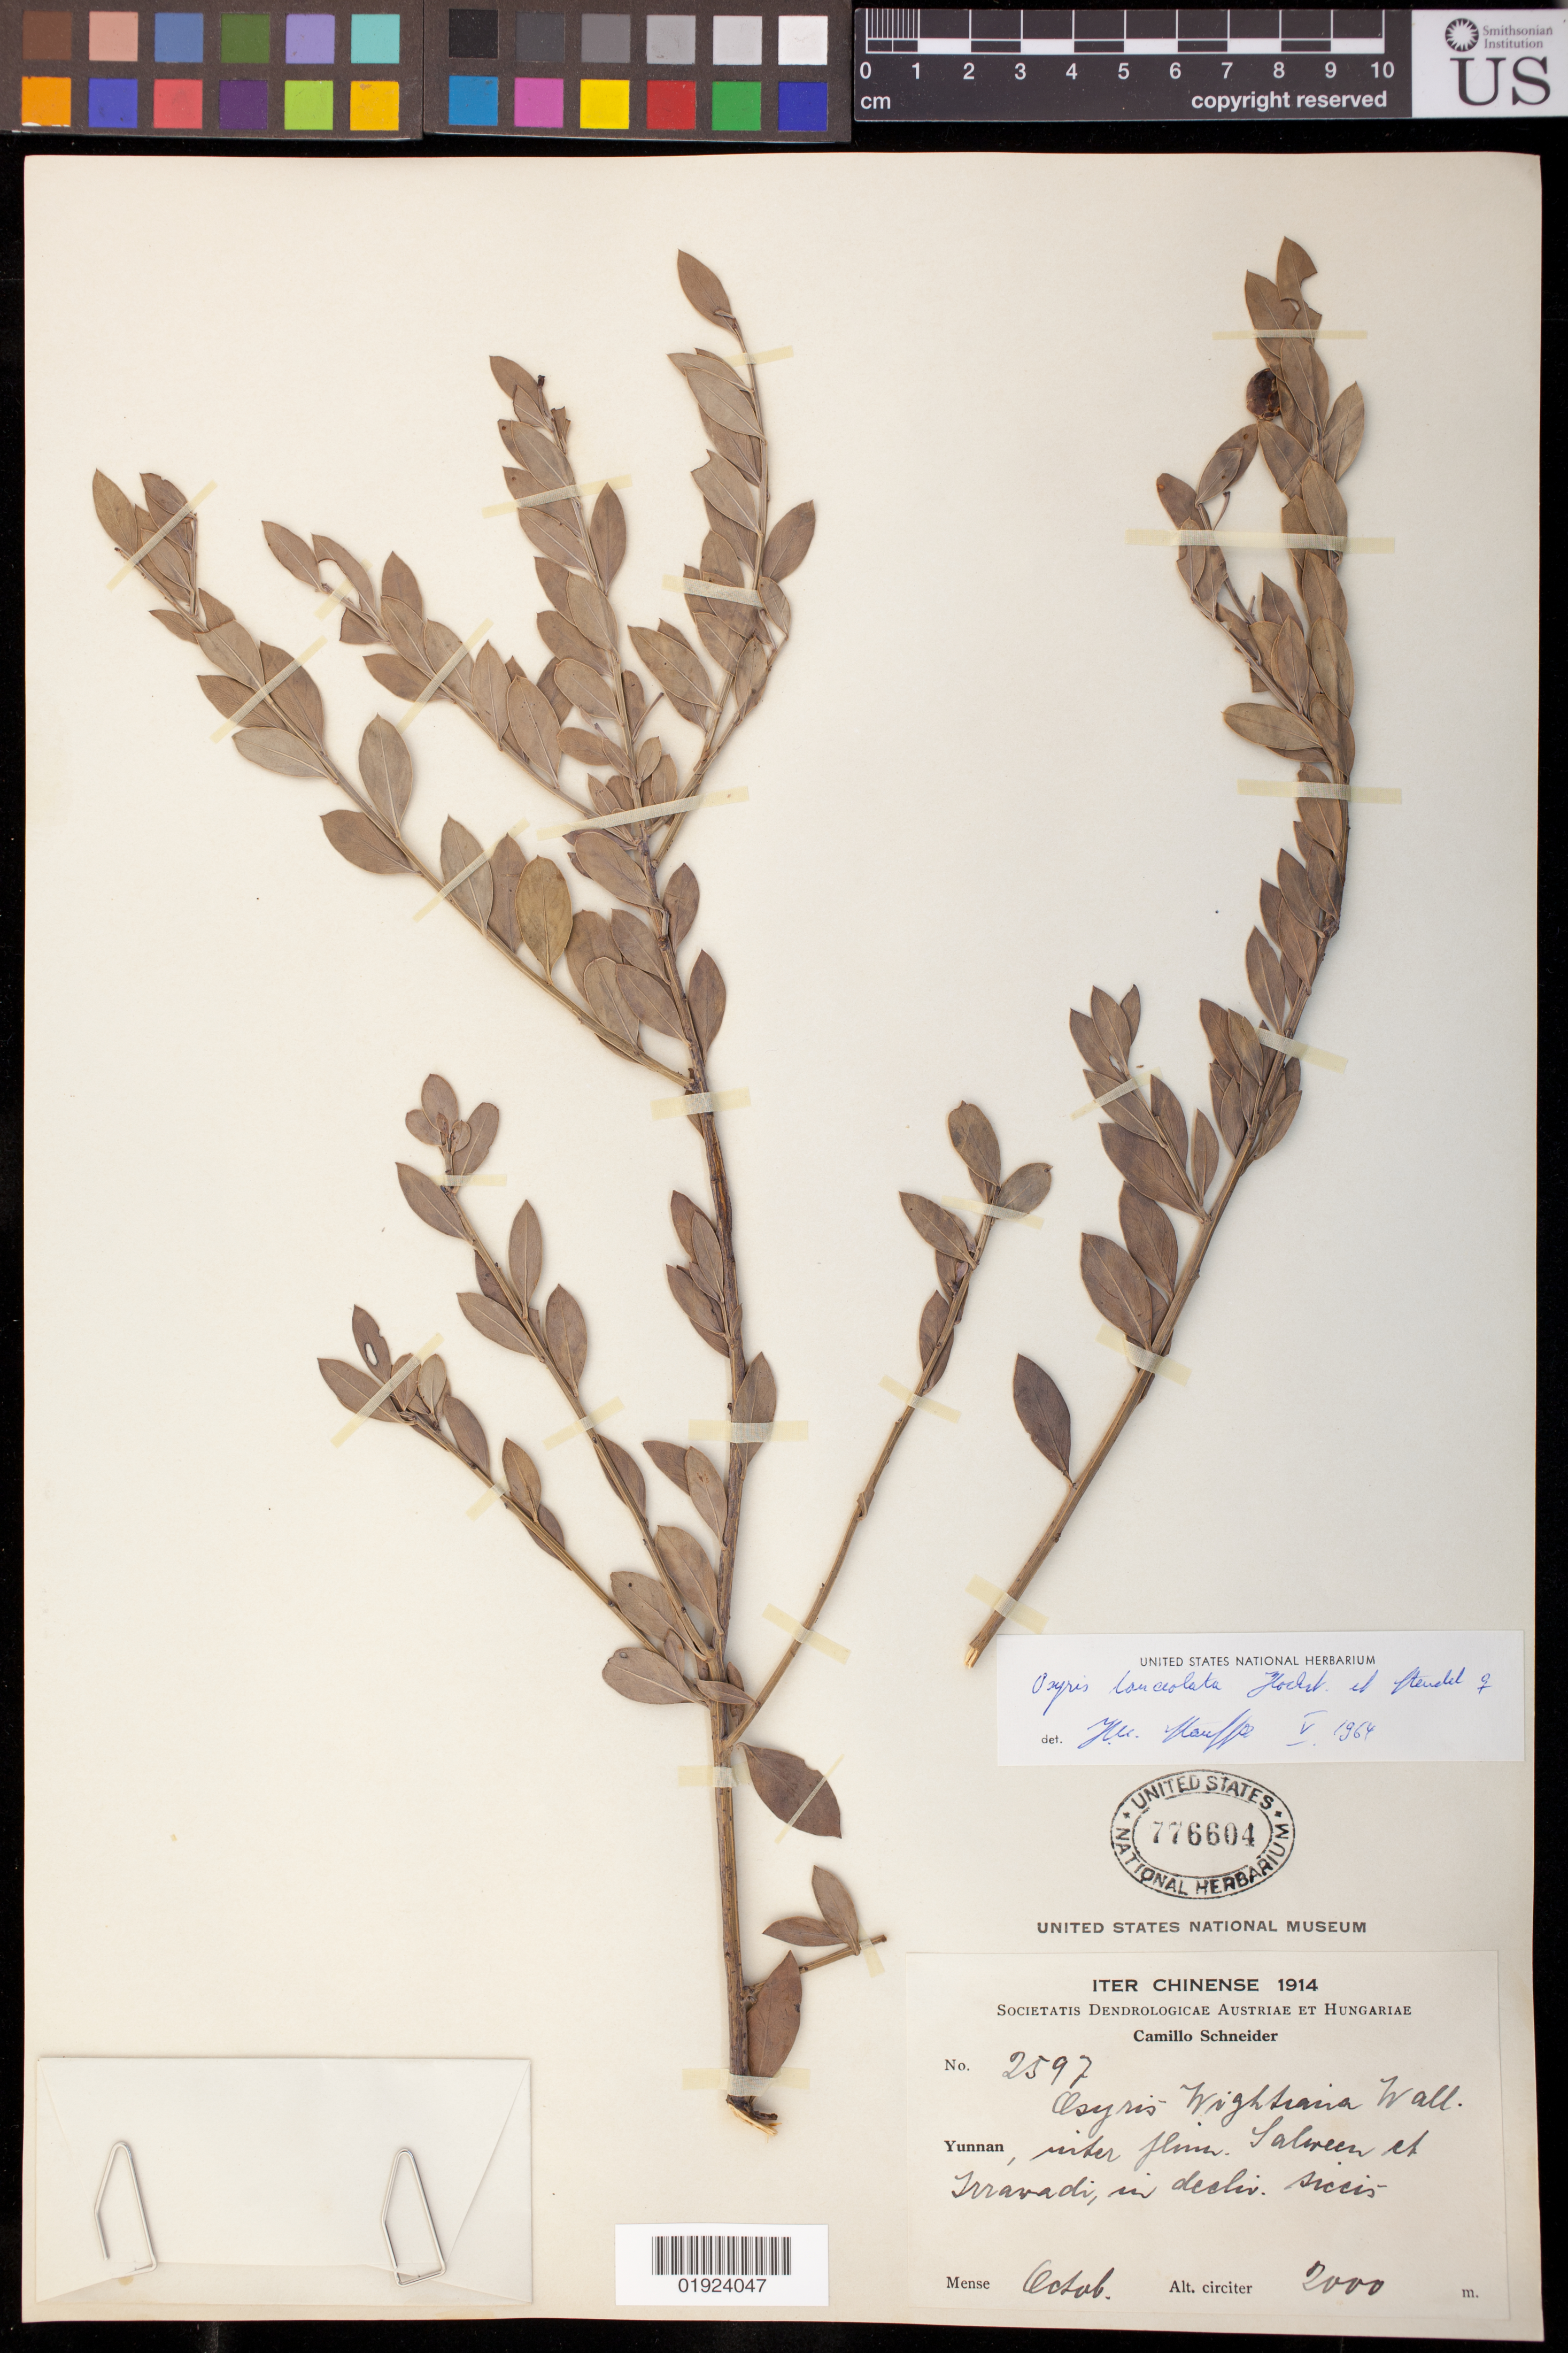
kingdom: Plantae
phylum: Tracheophyta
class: Magnoliopsida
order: Santalales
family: Santalaceae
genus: Osyris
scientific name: Osyris quadripartita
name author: Salzm. ex Decne.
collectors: C. K. Schneider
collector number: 2597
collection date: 1914-10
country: China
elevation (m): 2000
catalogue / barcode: US 776604